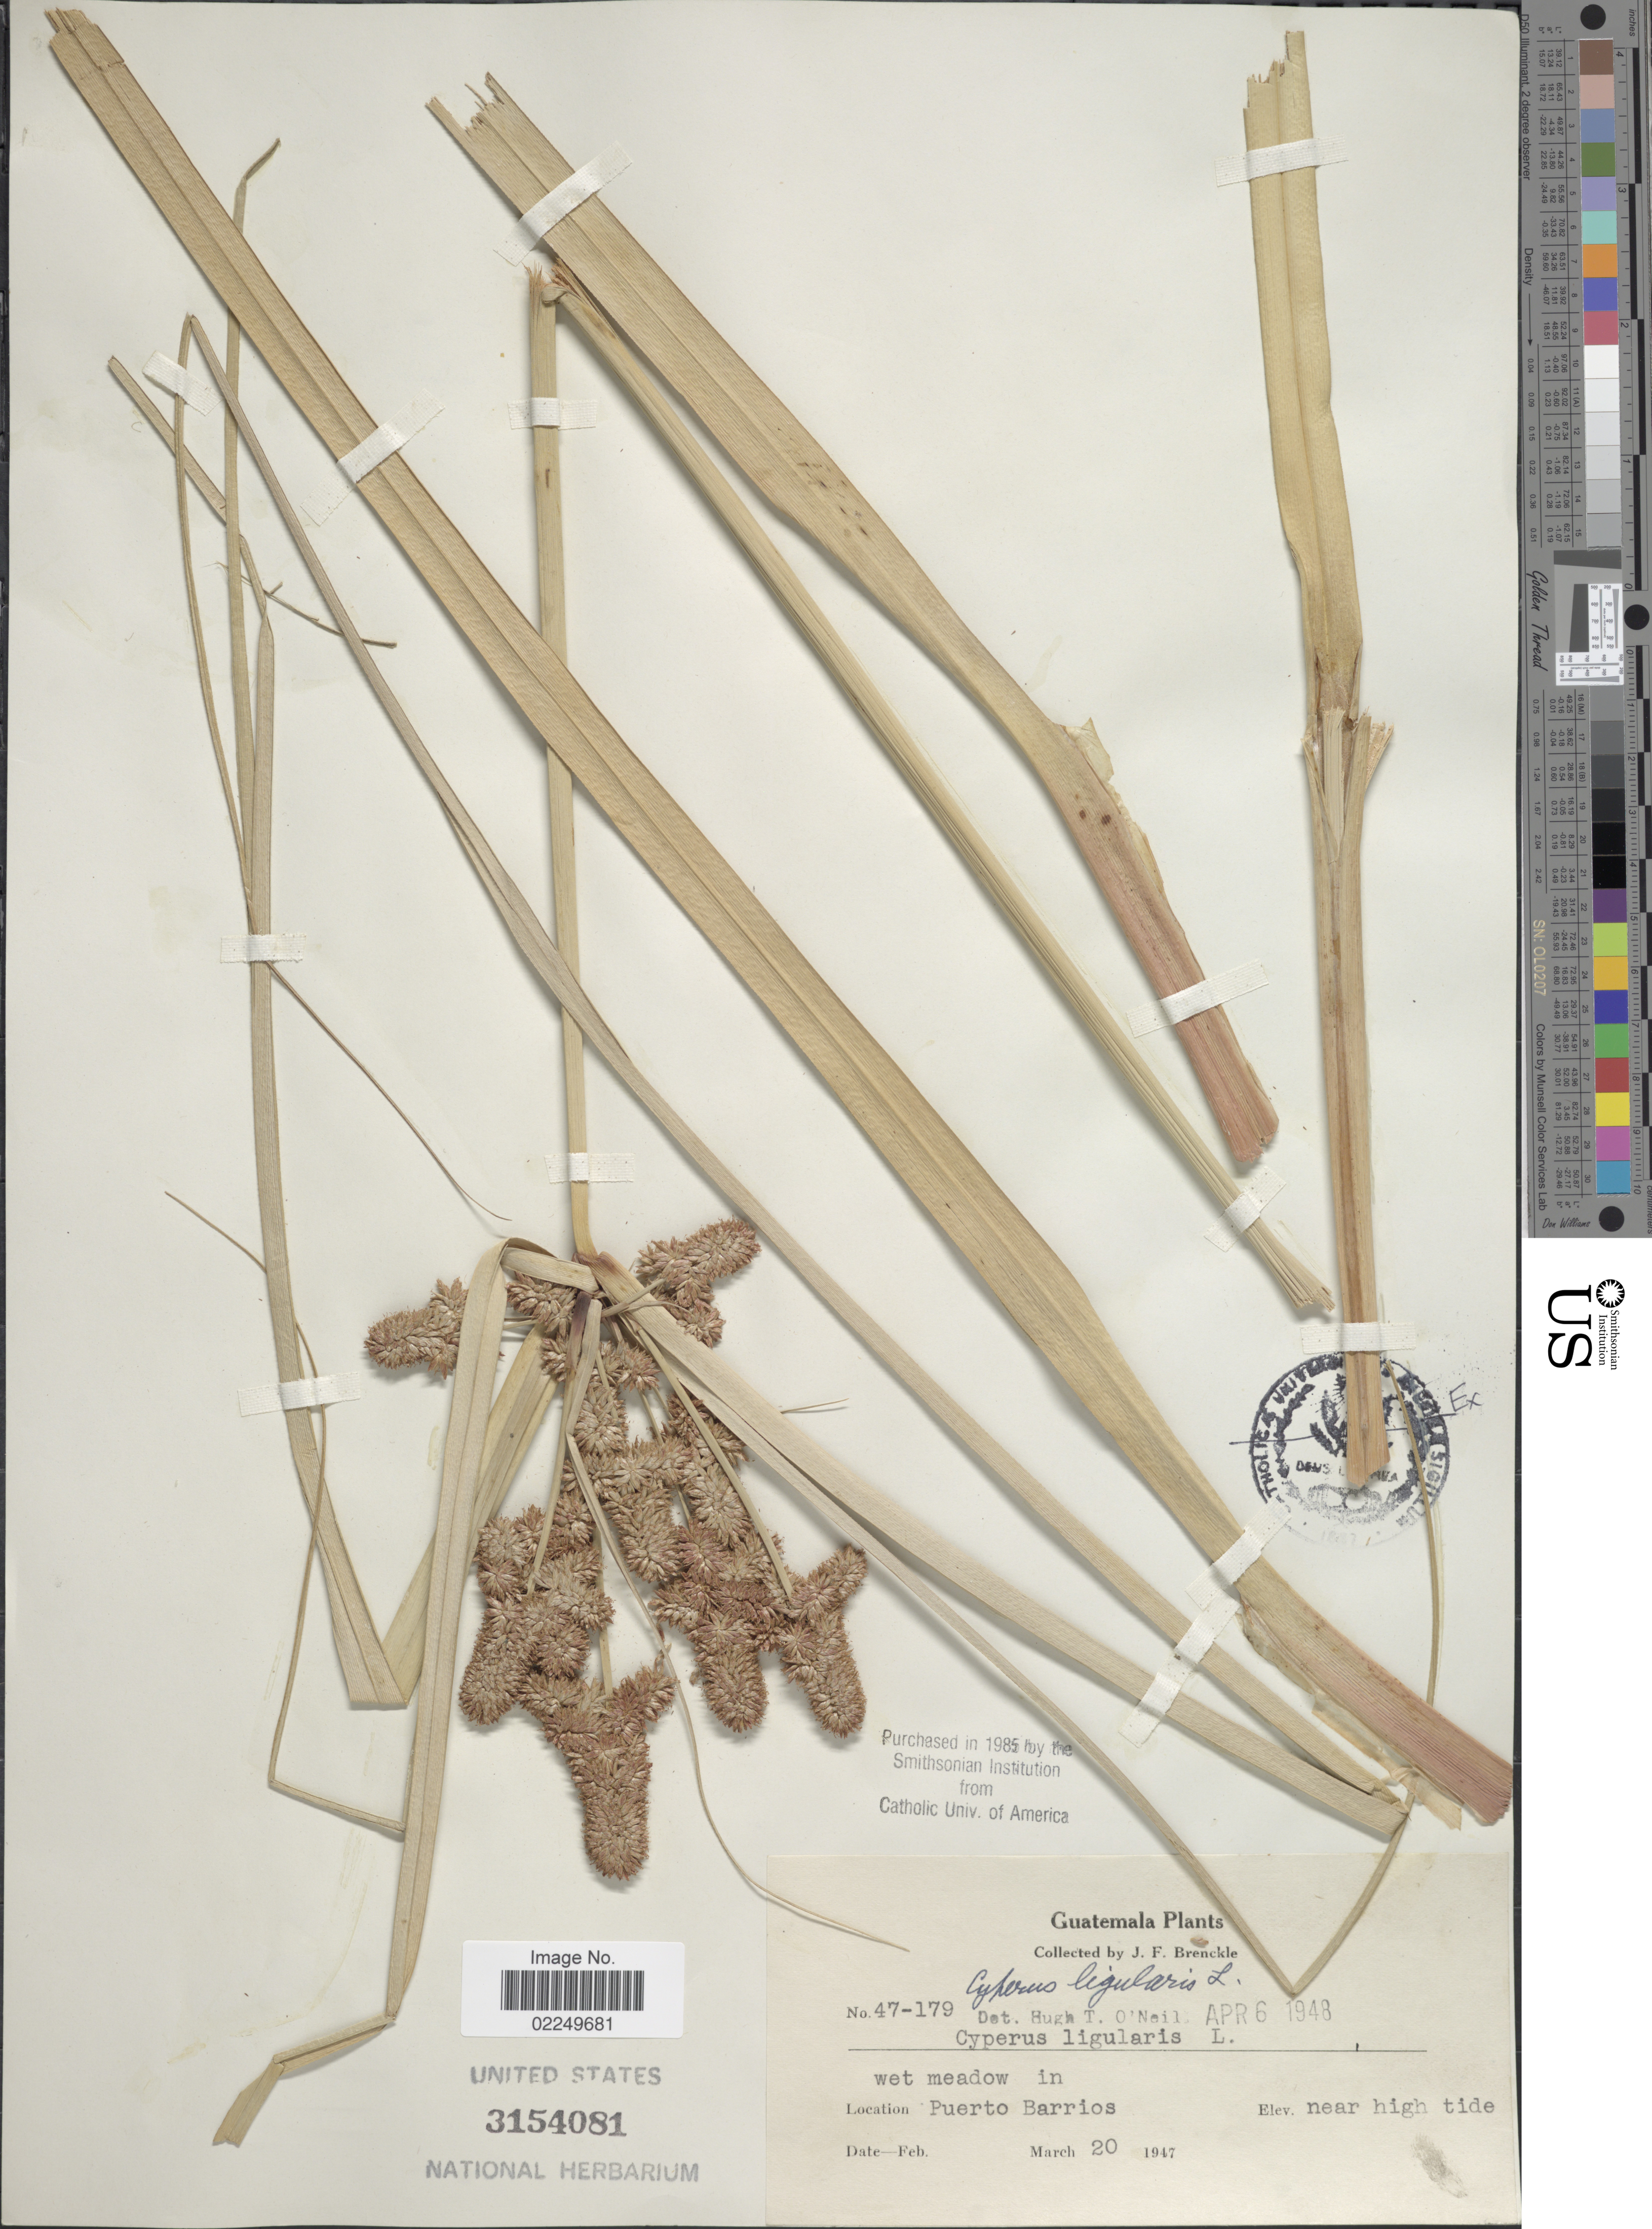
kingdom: Plantae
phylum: Tracheophyta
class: Liliopsida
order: Poales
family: Cyperaceae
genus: Cyperus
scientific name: Cyperus ligularis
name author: L.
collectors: J. Brenckle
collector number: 47-179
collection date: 1947-03-20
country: Guatemala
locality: Puerto Barrios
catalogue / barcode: US 3154081